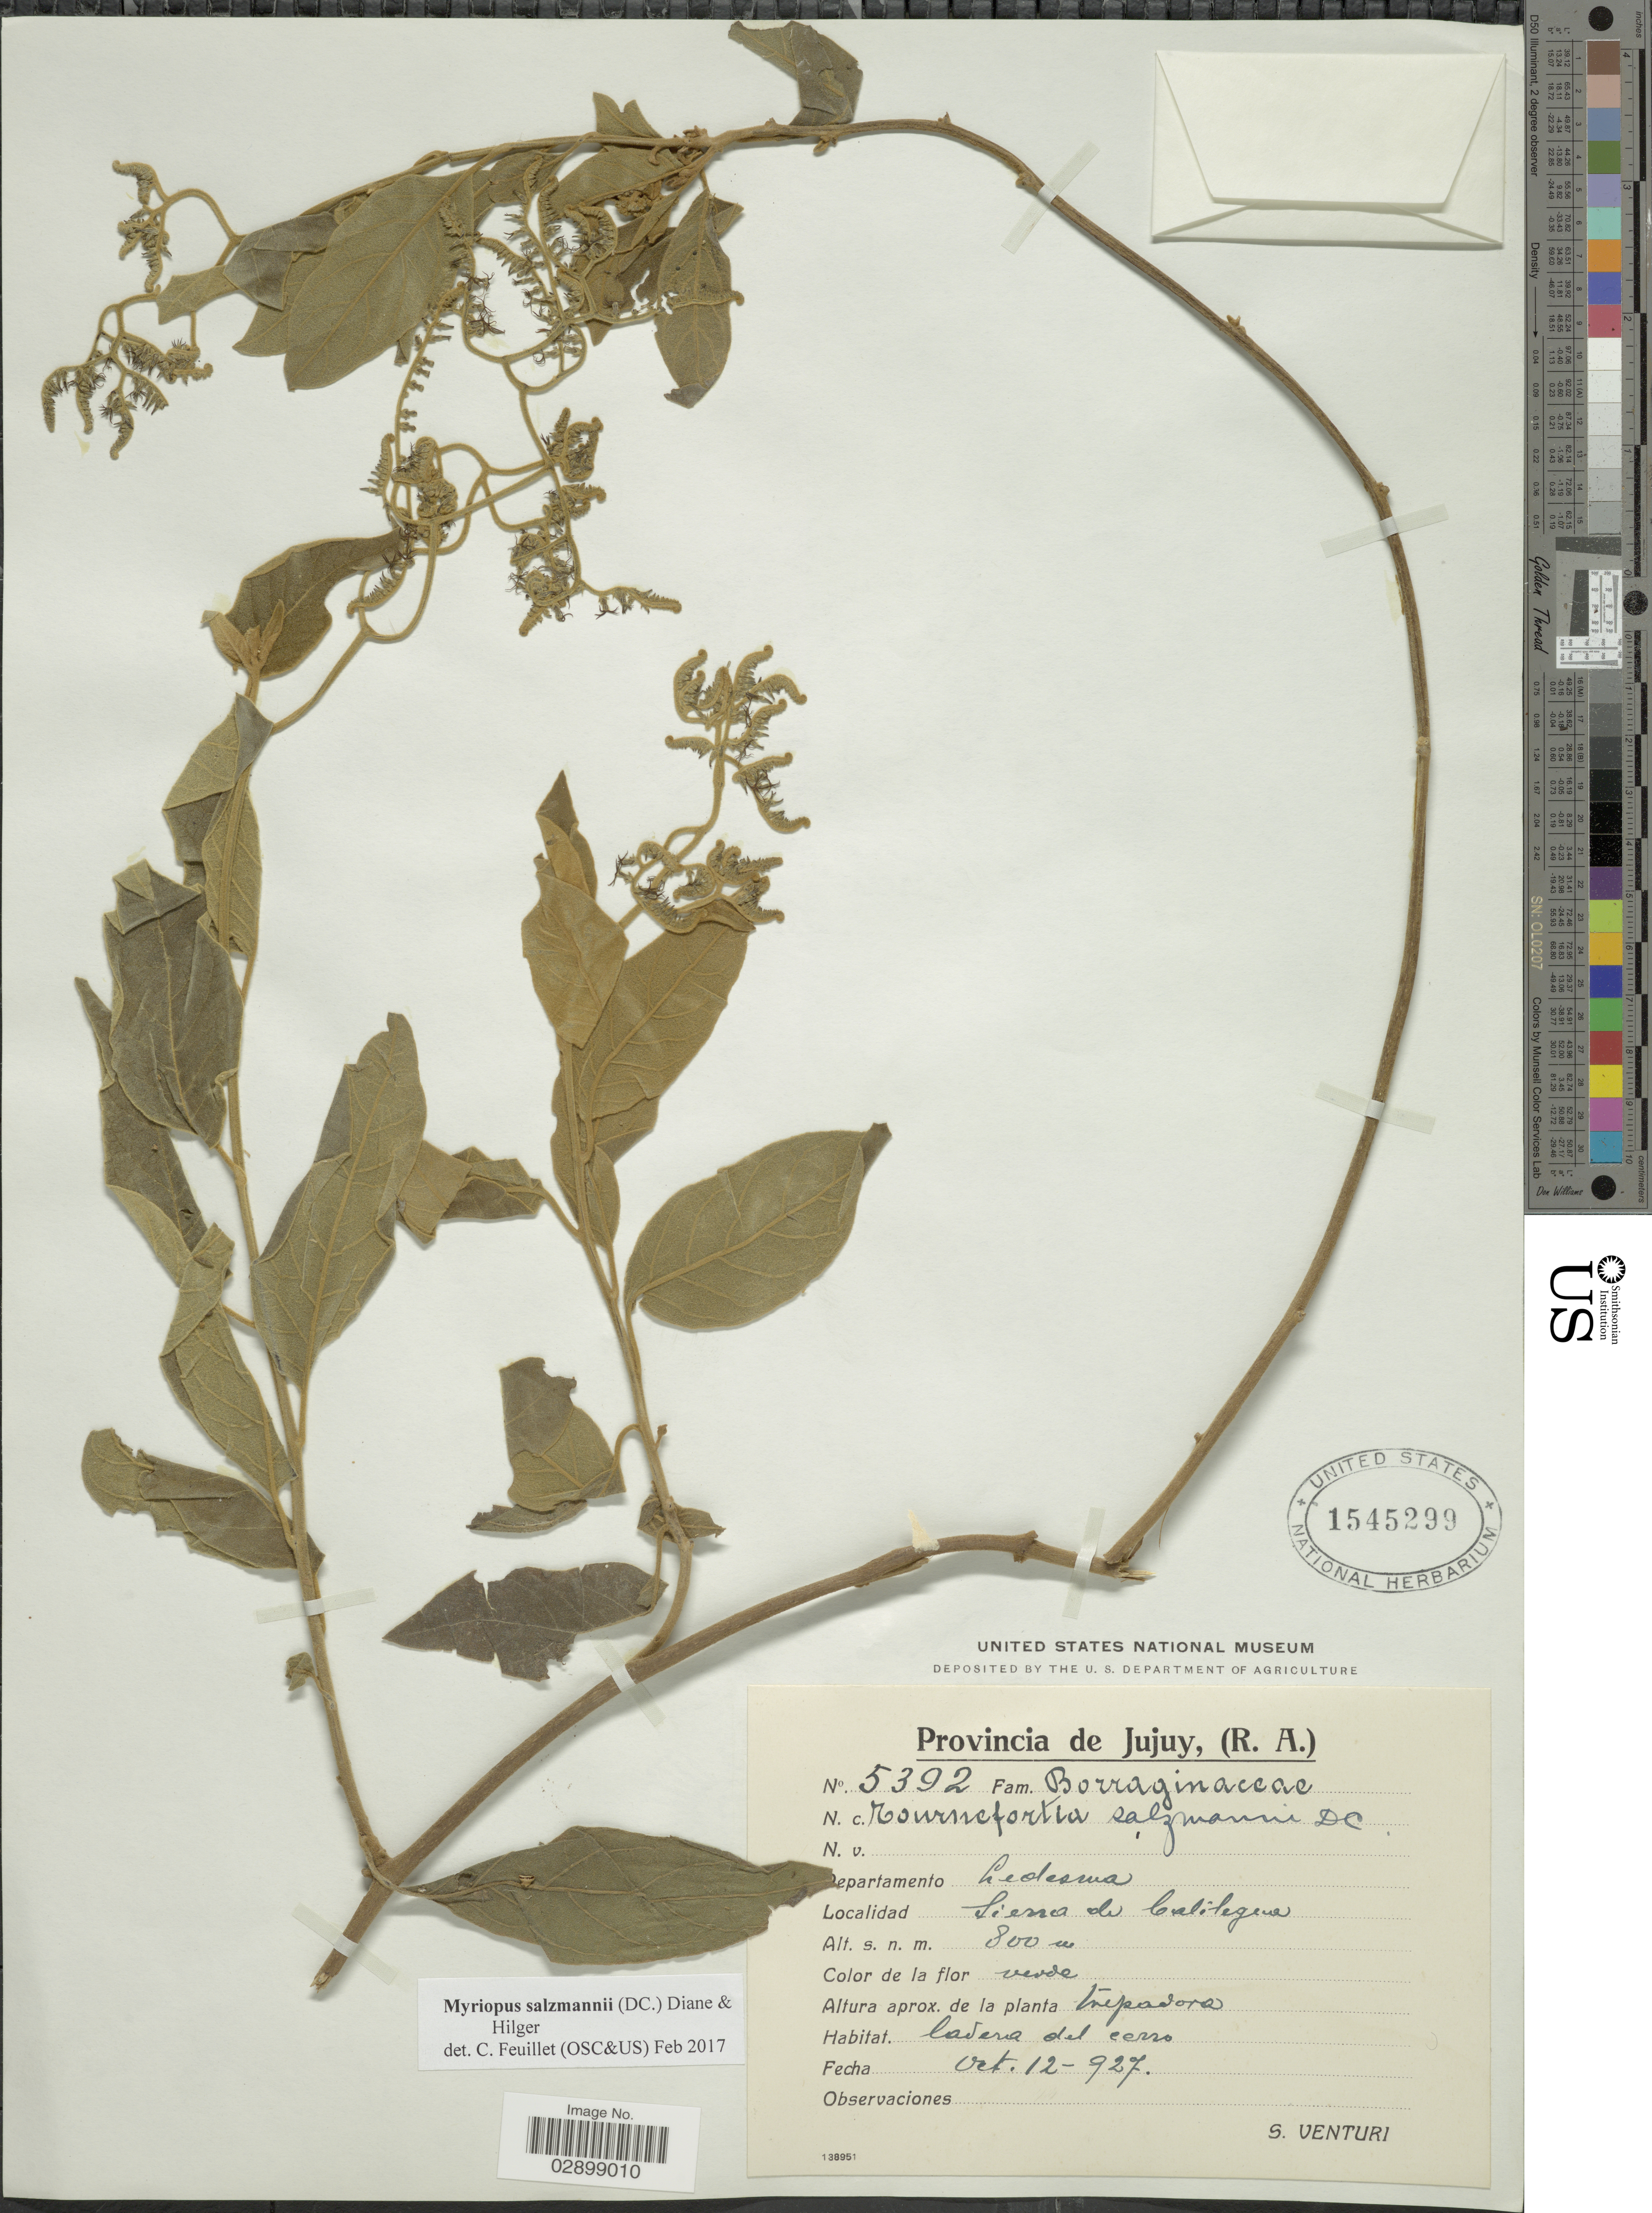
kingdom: Plantae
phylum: Tracheophyta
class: Magnoliopsida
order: Boraginales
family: Heliotropiaceae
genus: Myriopus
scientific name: Myriopus salzmannii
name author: (DC.) Diane & Hilger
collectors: S. Venturi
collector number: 5392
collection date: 1927-10-12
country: Argentina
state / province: Jujuy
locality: Departamento Ledesma. Sierra de Calilegua.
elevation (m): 800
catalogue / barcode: US 1545299